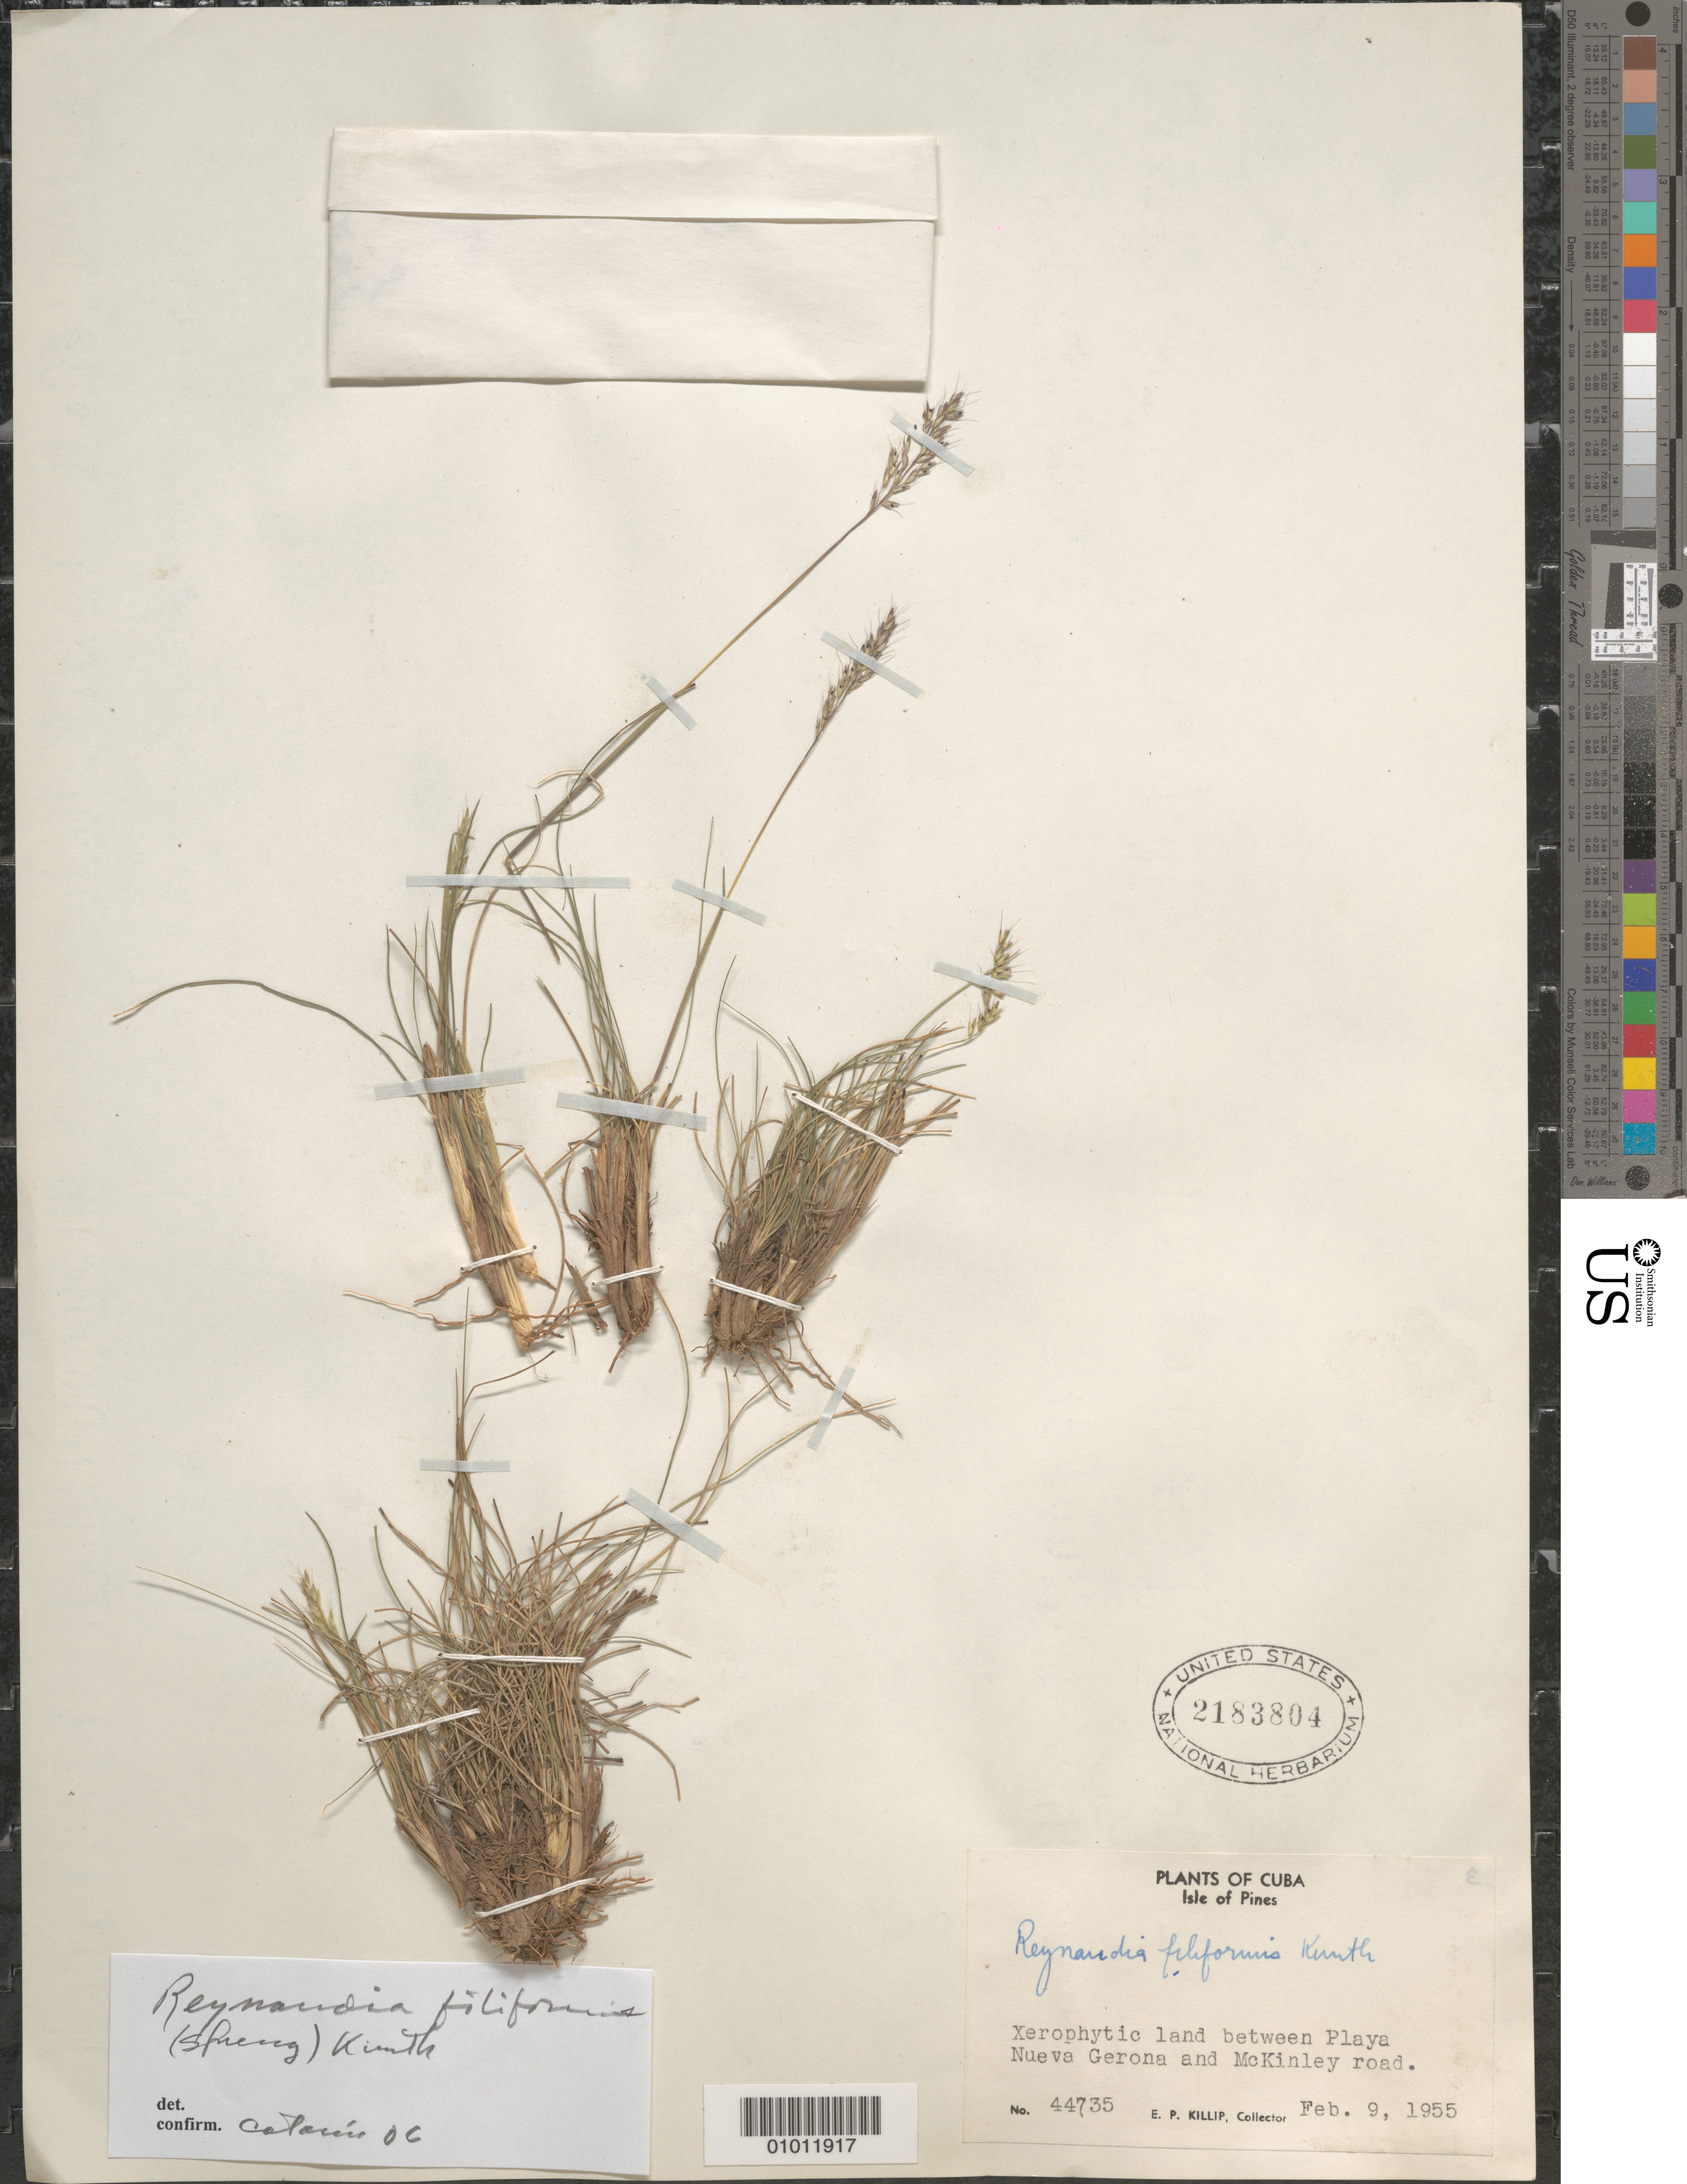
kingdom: Plantae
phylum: Tracheophyta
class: Liliopsida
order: Poales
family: Poaceae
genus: Reynaudia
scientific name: Reynaudia filiformis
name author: (Spreng. ex Schult.) Kunth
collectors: E. P. Killip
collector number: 44735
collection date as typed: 09 Feb 1955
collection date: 1955-02-09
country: Cuba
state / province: Isla de la Juventud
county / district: Dry forest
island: Isla de la Juventud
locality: [Isle of Pines], between Playa Nueva Gerona and McKinley road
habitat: Xerophytic land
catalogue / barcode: US 2183804